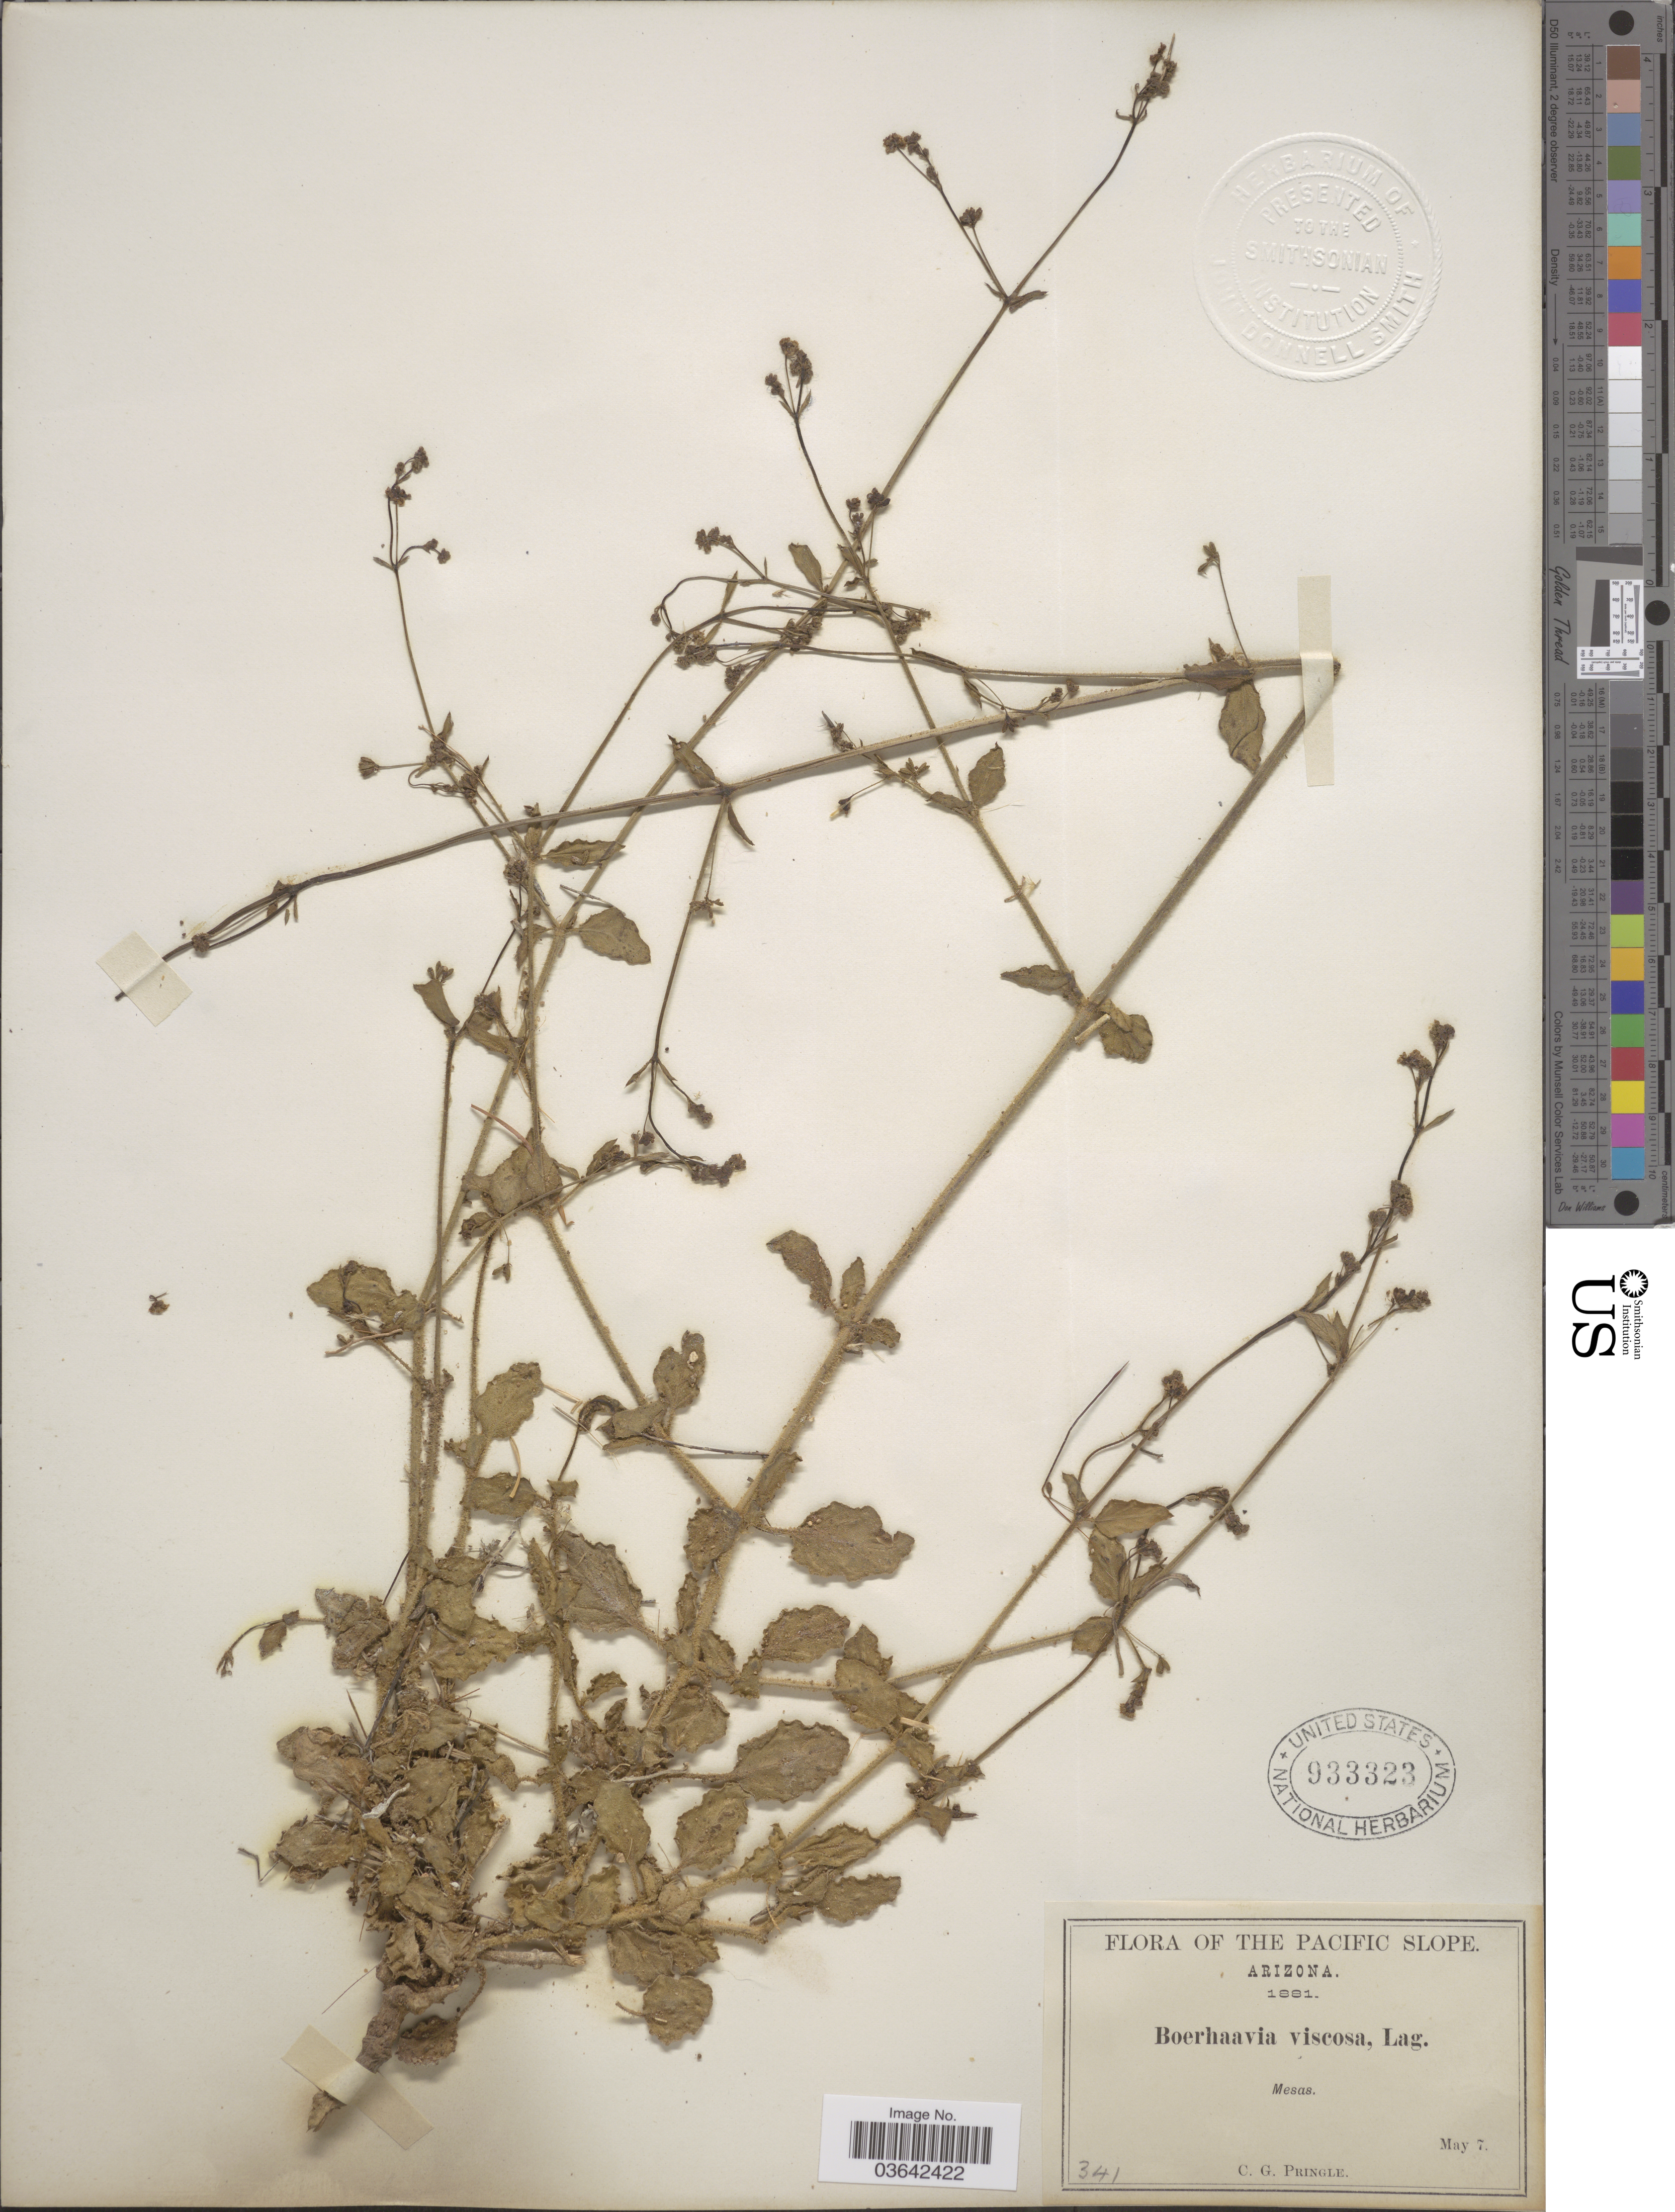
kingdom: Plantae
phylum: Tracheophyta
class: Magnoliopsida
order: Caryophyllales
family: Nyctaginaceae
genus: Boerhavia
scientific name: Boerhavia coccinea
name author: Mill.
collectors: C. G. Pringle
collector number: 341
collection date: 1881-05-07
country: United States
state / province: Arizona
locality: The Pacific Slope. Mesas.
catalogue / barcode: US 933323